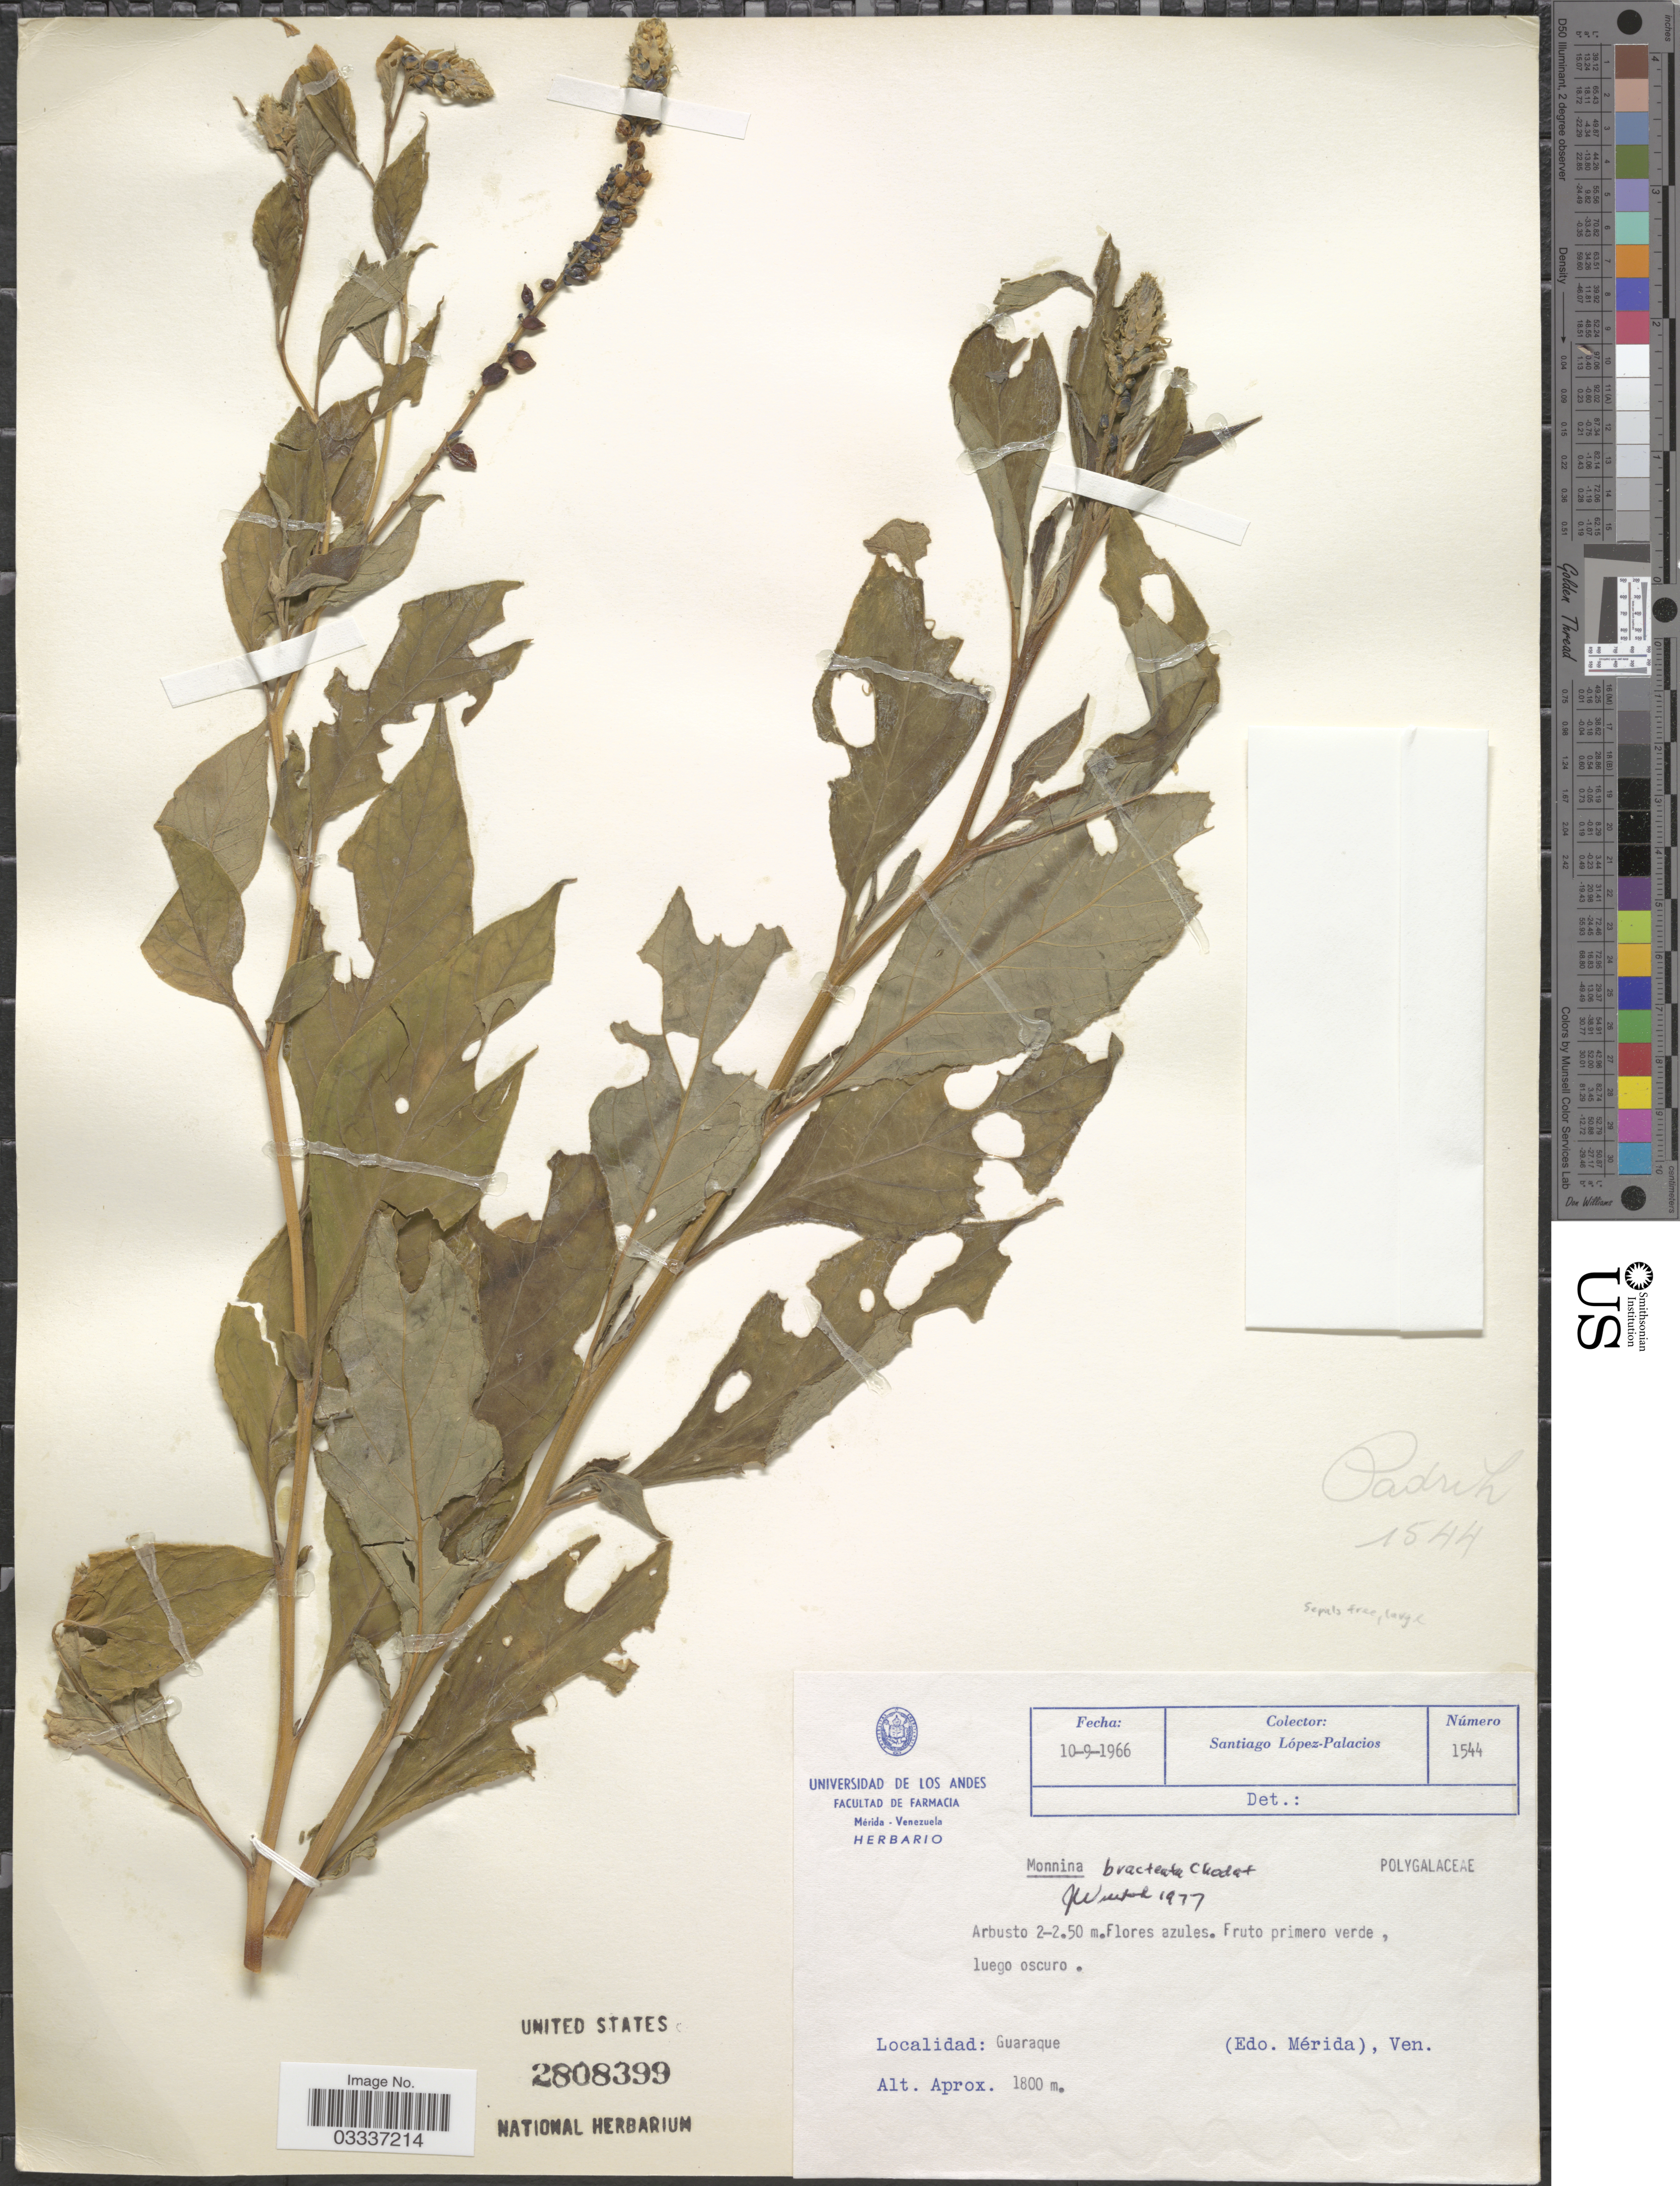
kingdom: Plantae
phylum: Tracheophyta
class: Magnoliopsida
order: Fabales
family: Polygalaceae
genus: Monnina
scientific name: Monnina bracteata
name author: Chodat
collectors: S. López-Palacios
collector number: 1544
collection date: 1966-09-10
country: Venezuela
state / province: Mérida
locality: Guaraque.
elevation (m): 1800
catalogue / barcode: US 2808399